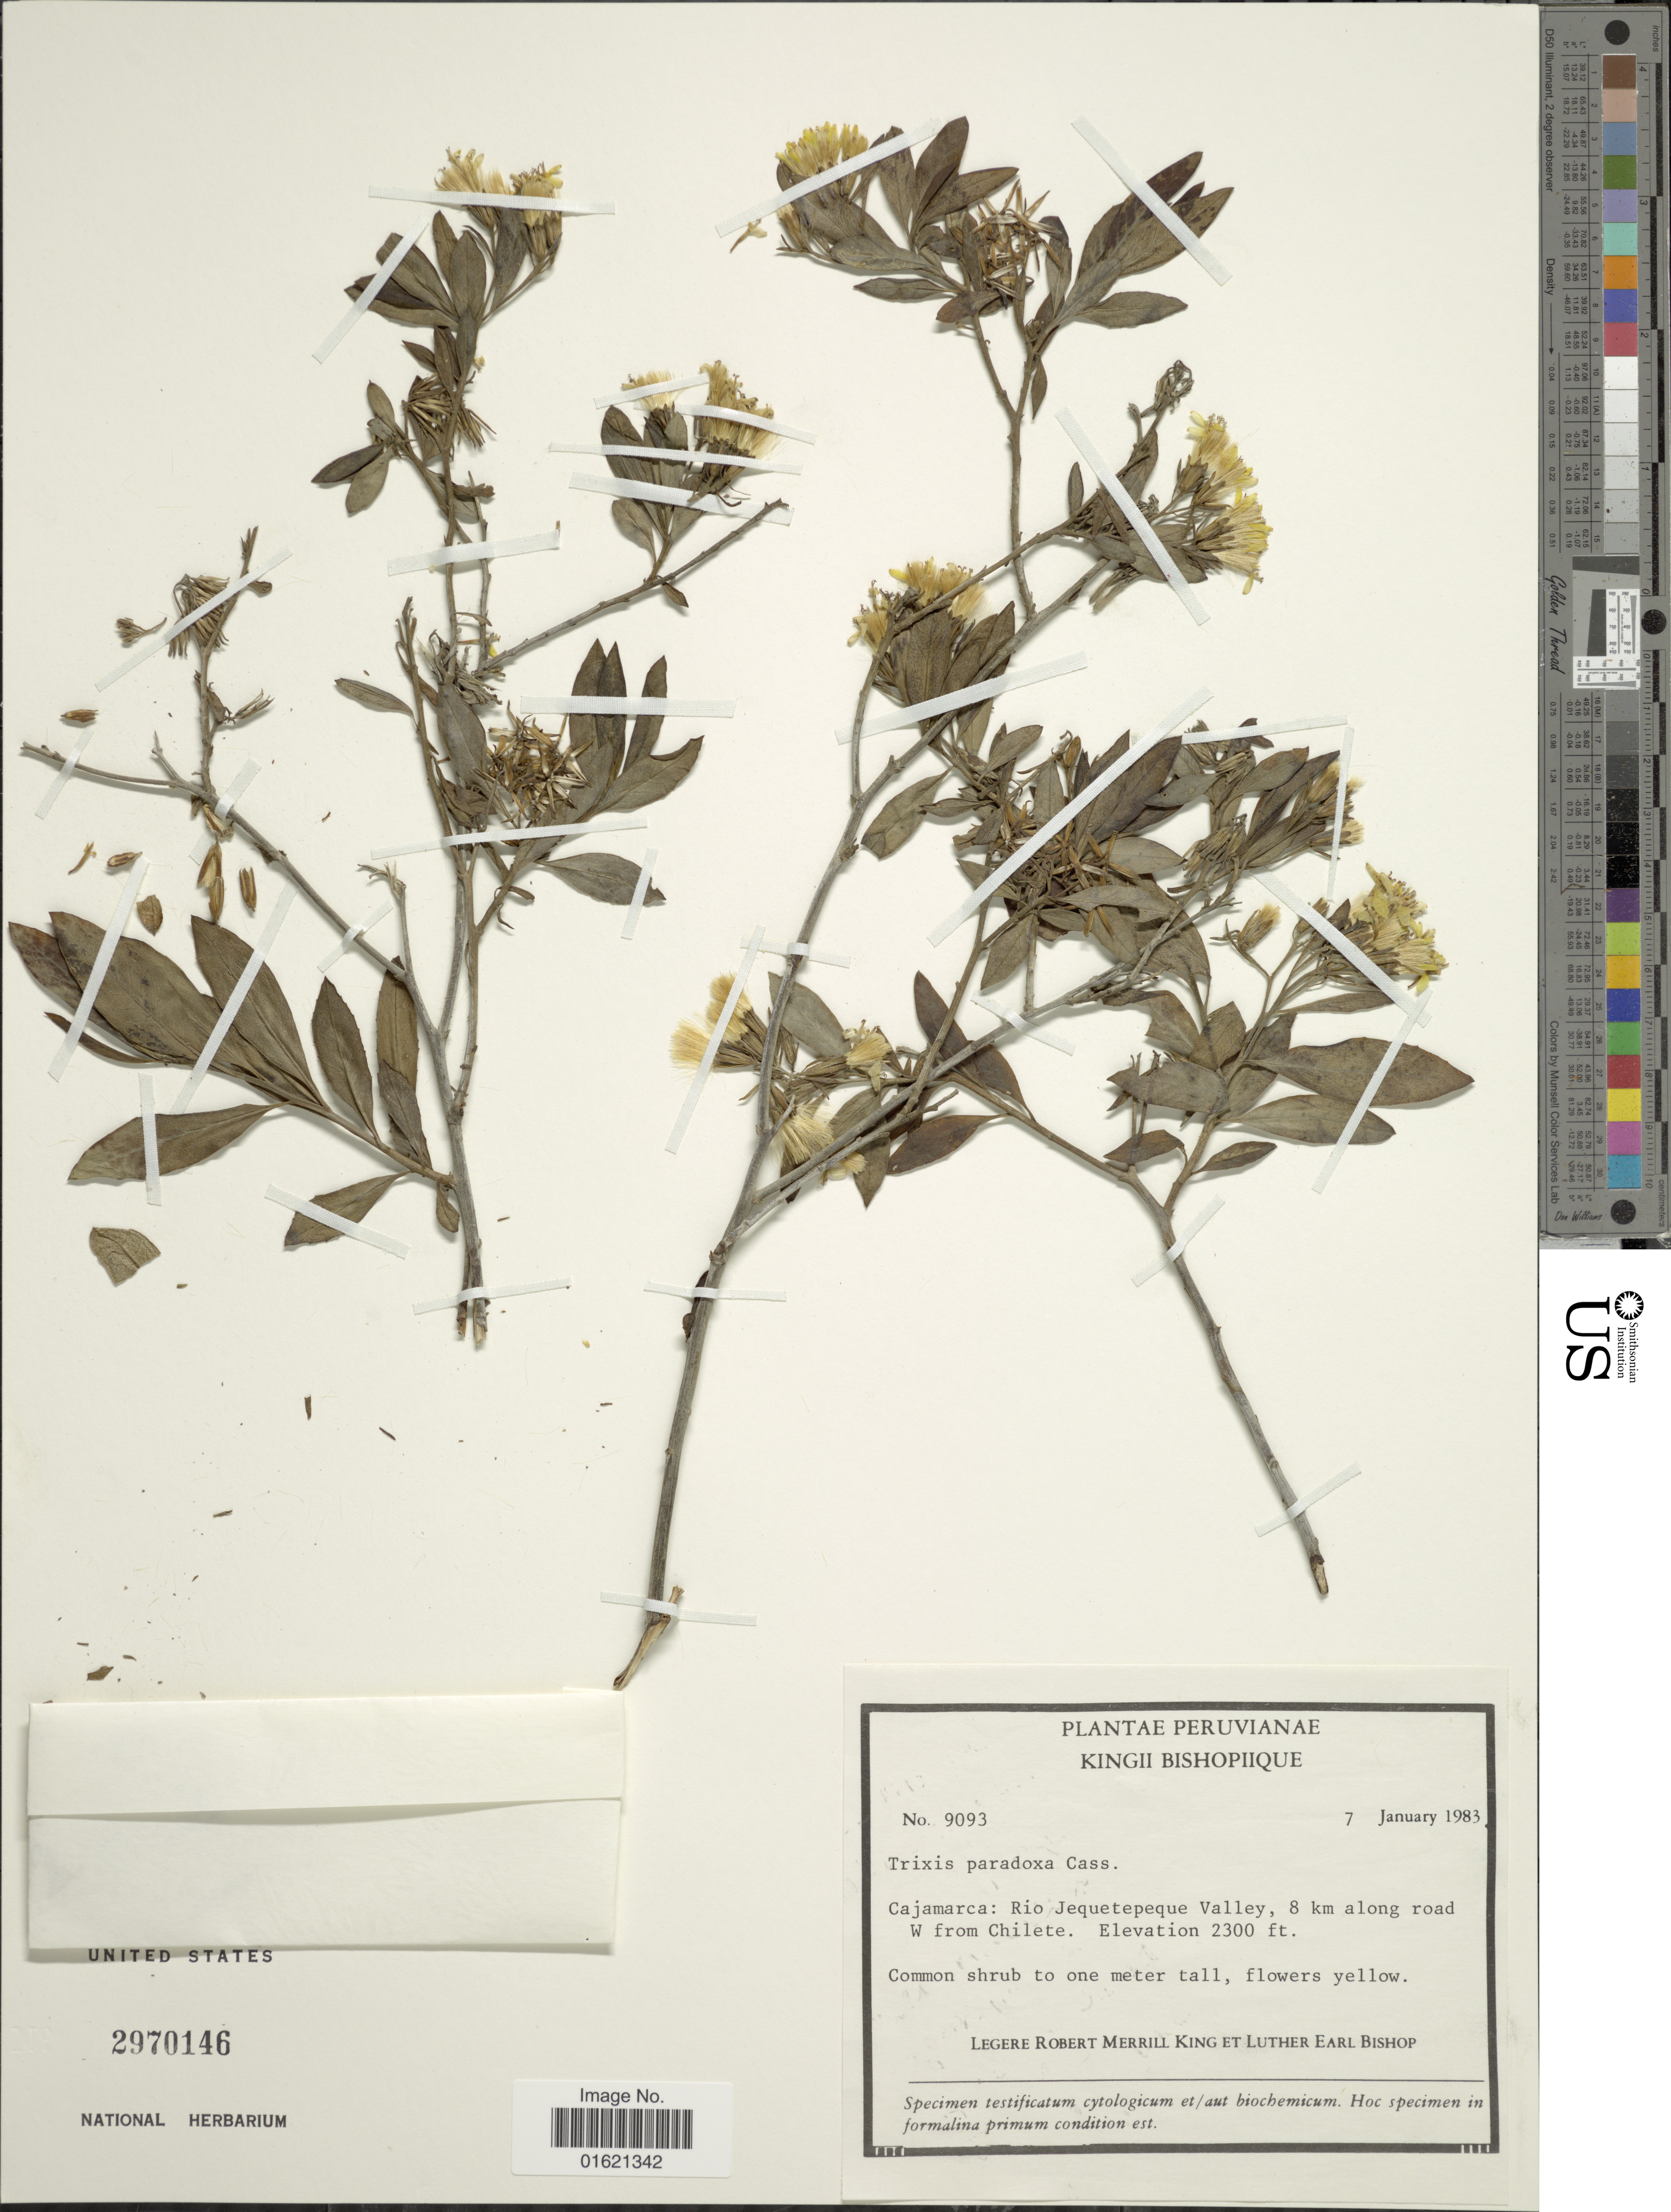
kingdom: Plantae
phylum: Tracheophyta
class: Magnoliopsida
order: Asterales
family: Asteraceae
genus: Trixis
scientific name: Trixis cacalioides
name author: (Kunth) D. Don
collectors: L. R. M. King & L. E. Bishop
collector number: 9093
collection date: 1983-01-07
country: Peru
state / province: Cajamarca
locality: Rio Jequetepeque Valley, 8 km along road W from Chilete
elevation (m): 701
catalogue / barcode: US 2970146